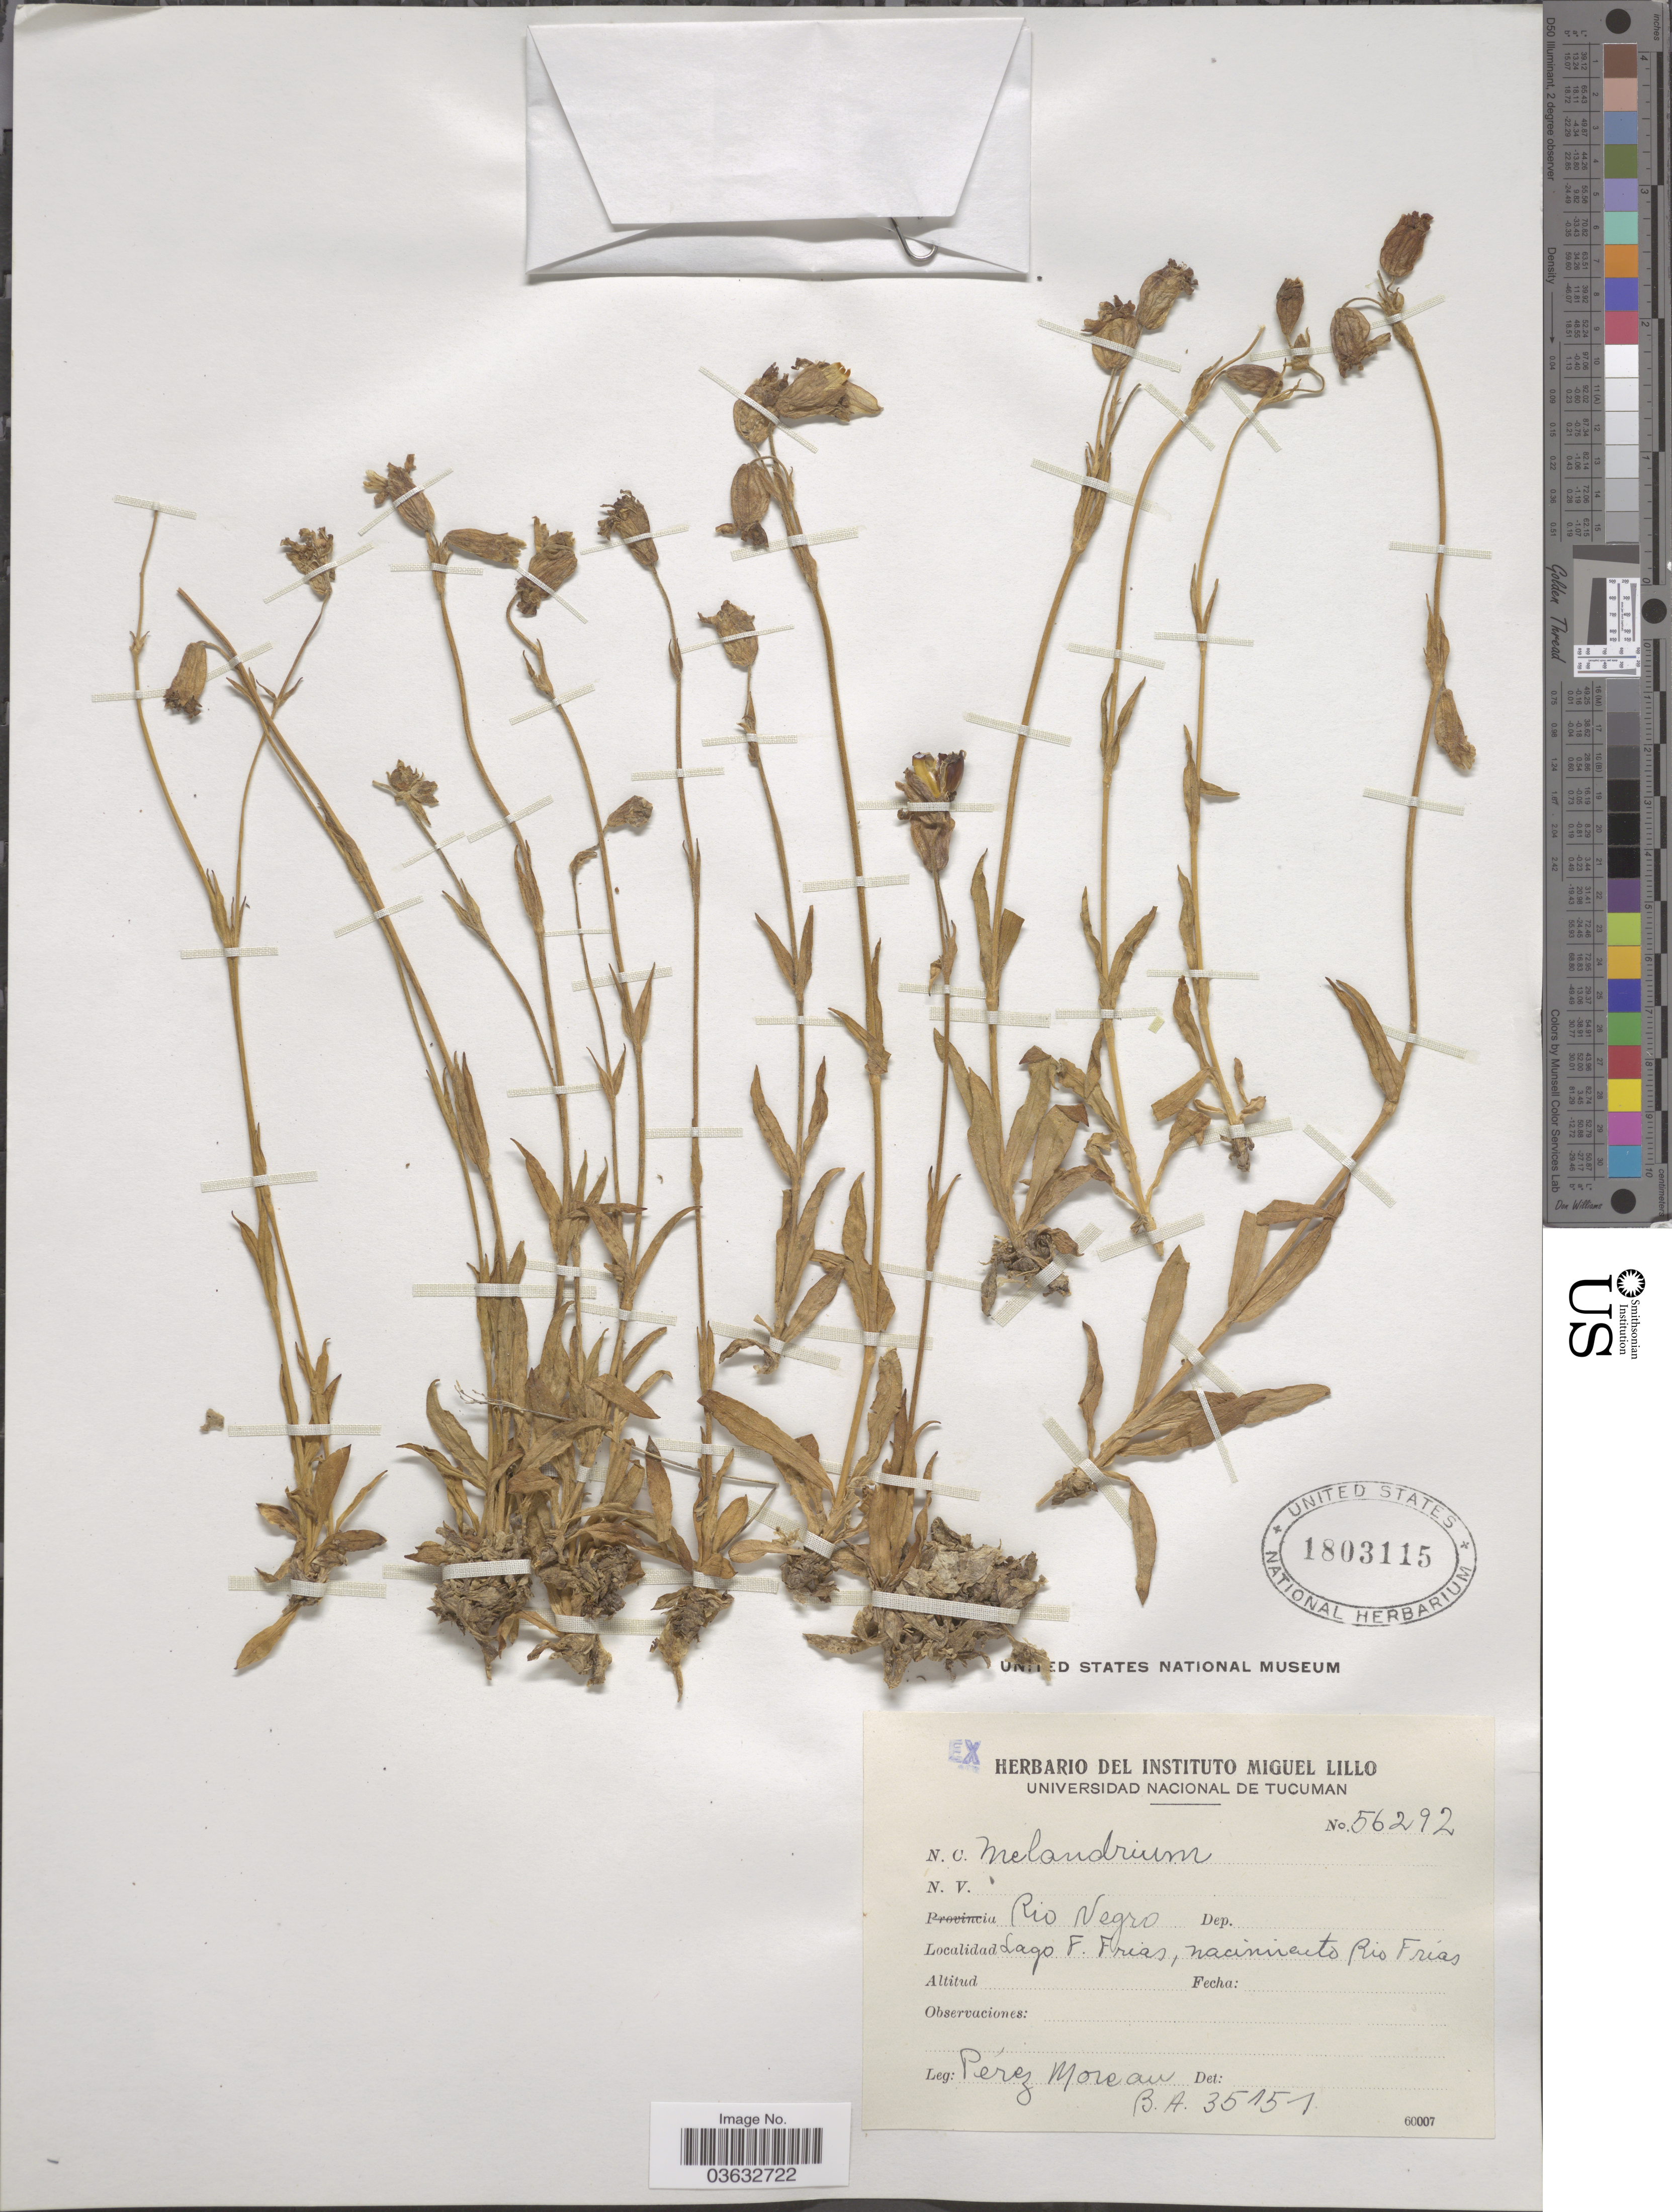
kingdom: Plantae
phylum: Tracheophyta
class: Magnoliopsida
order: Caryophyllales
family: Caryophyllaceae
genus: Silene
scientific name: Silene sp.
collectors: P. Moreau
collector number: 56292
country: Argentina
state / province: Rio Negro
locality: Lago F. Frias, nacimiento Rio Frias.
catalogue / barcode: US 1803115